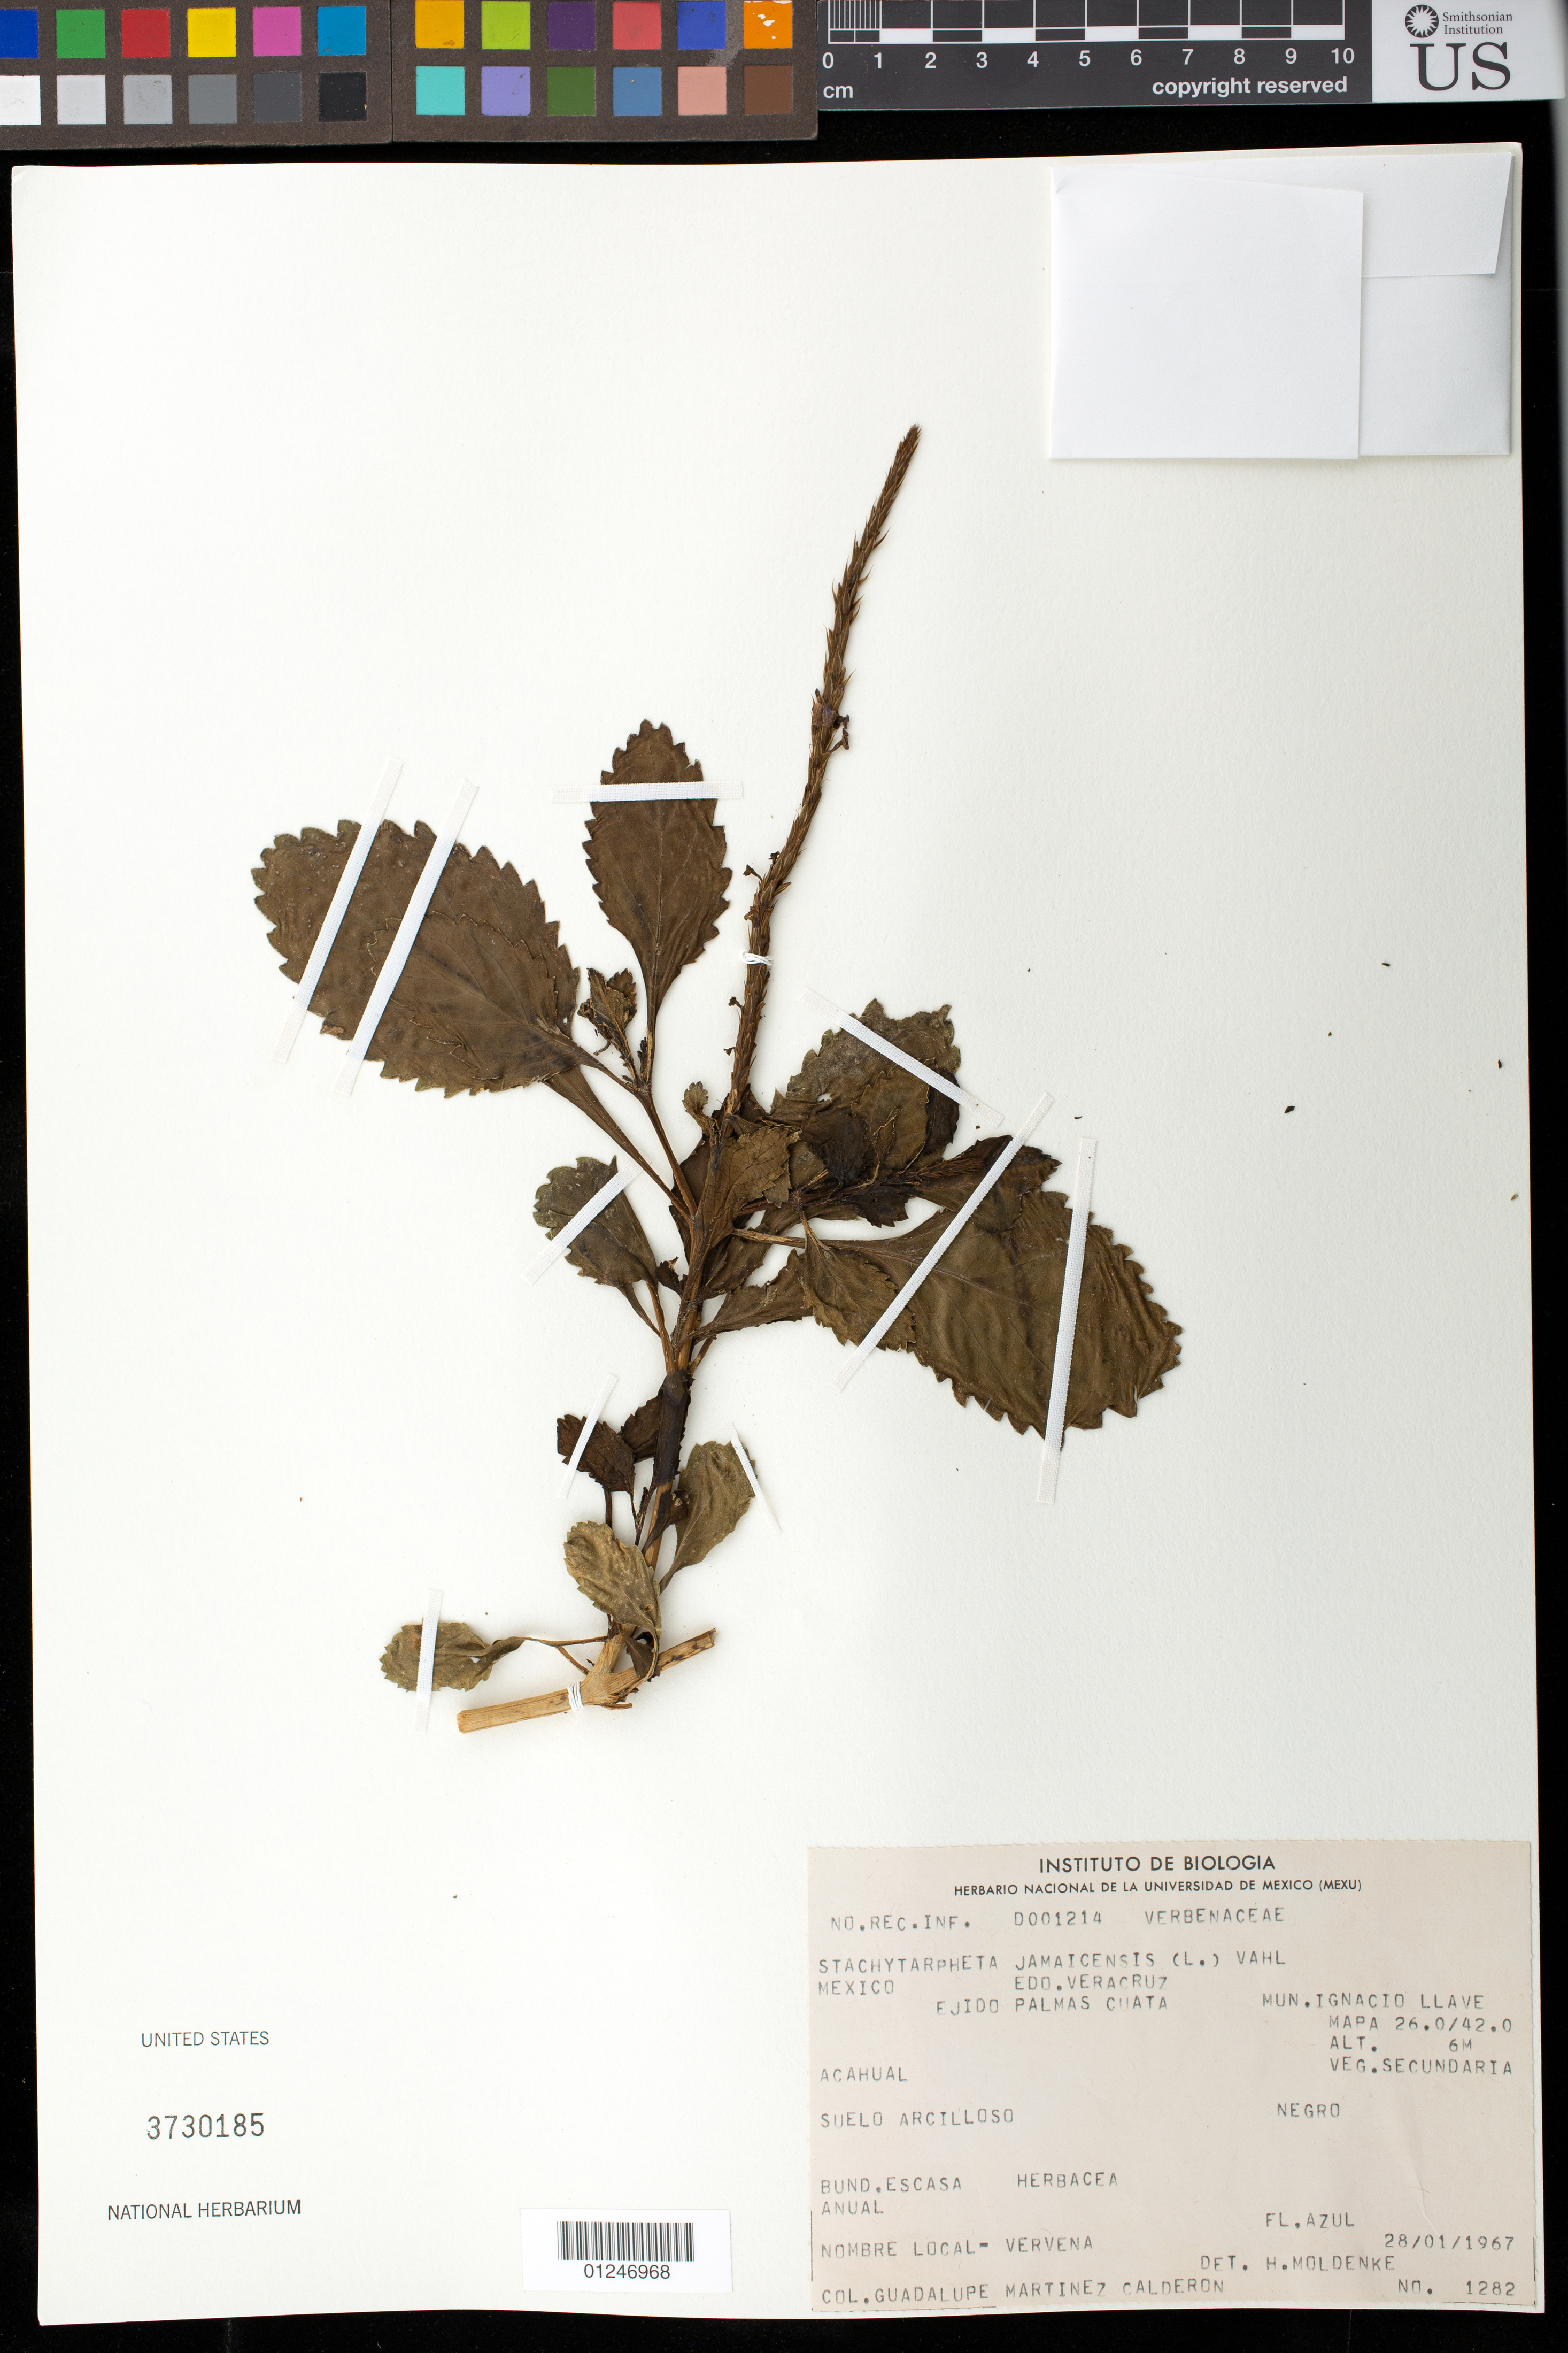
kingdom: Plantae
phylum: Tracheophyta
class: Magnoliopsida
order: Lamiales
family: Verbenaceae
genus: Stachytarpheta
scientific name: Stachytarpheta jamaicensis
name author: (L.) Vahl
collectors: G. Martínez Calderón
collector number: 1282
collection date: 1967-01-28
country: Mexico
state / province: Veracruz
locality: EJIDO PALMAS CUATA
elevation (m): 6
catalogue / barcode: US 3730185